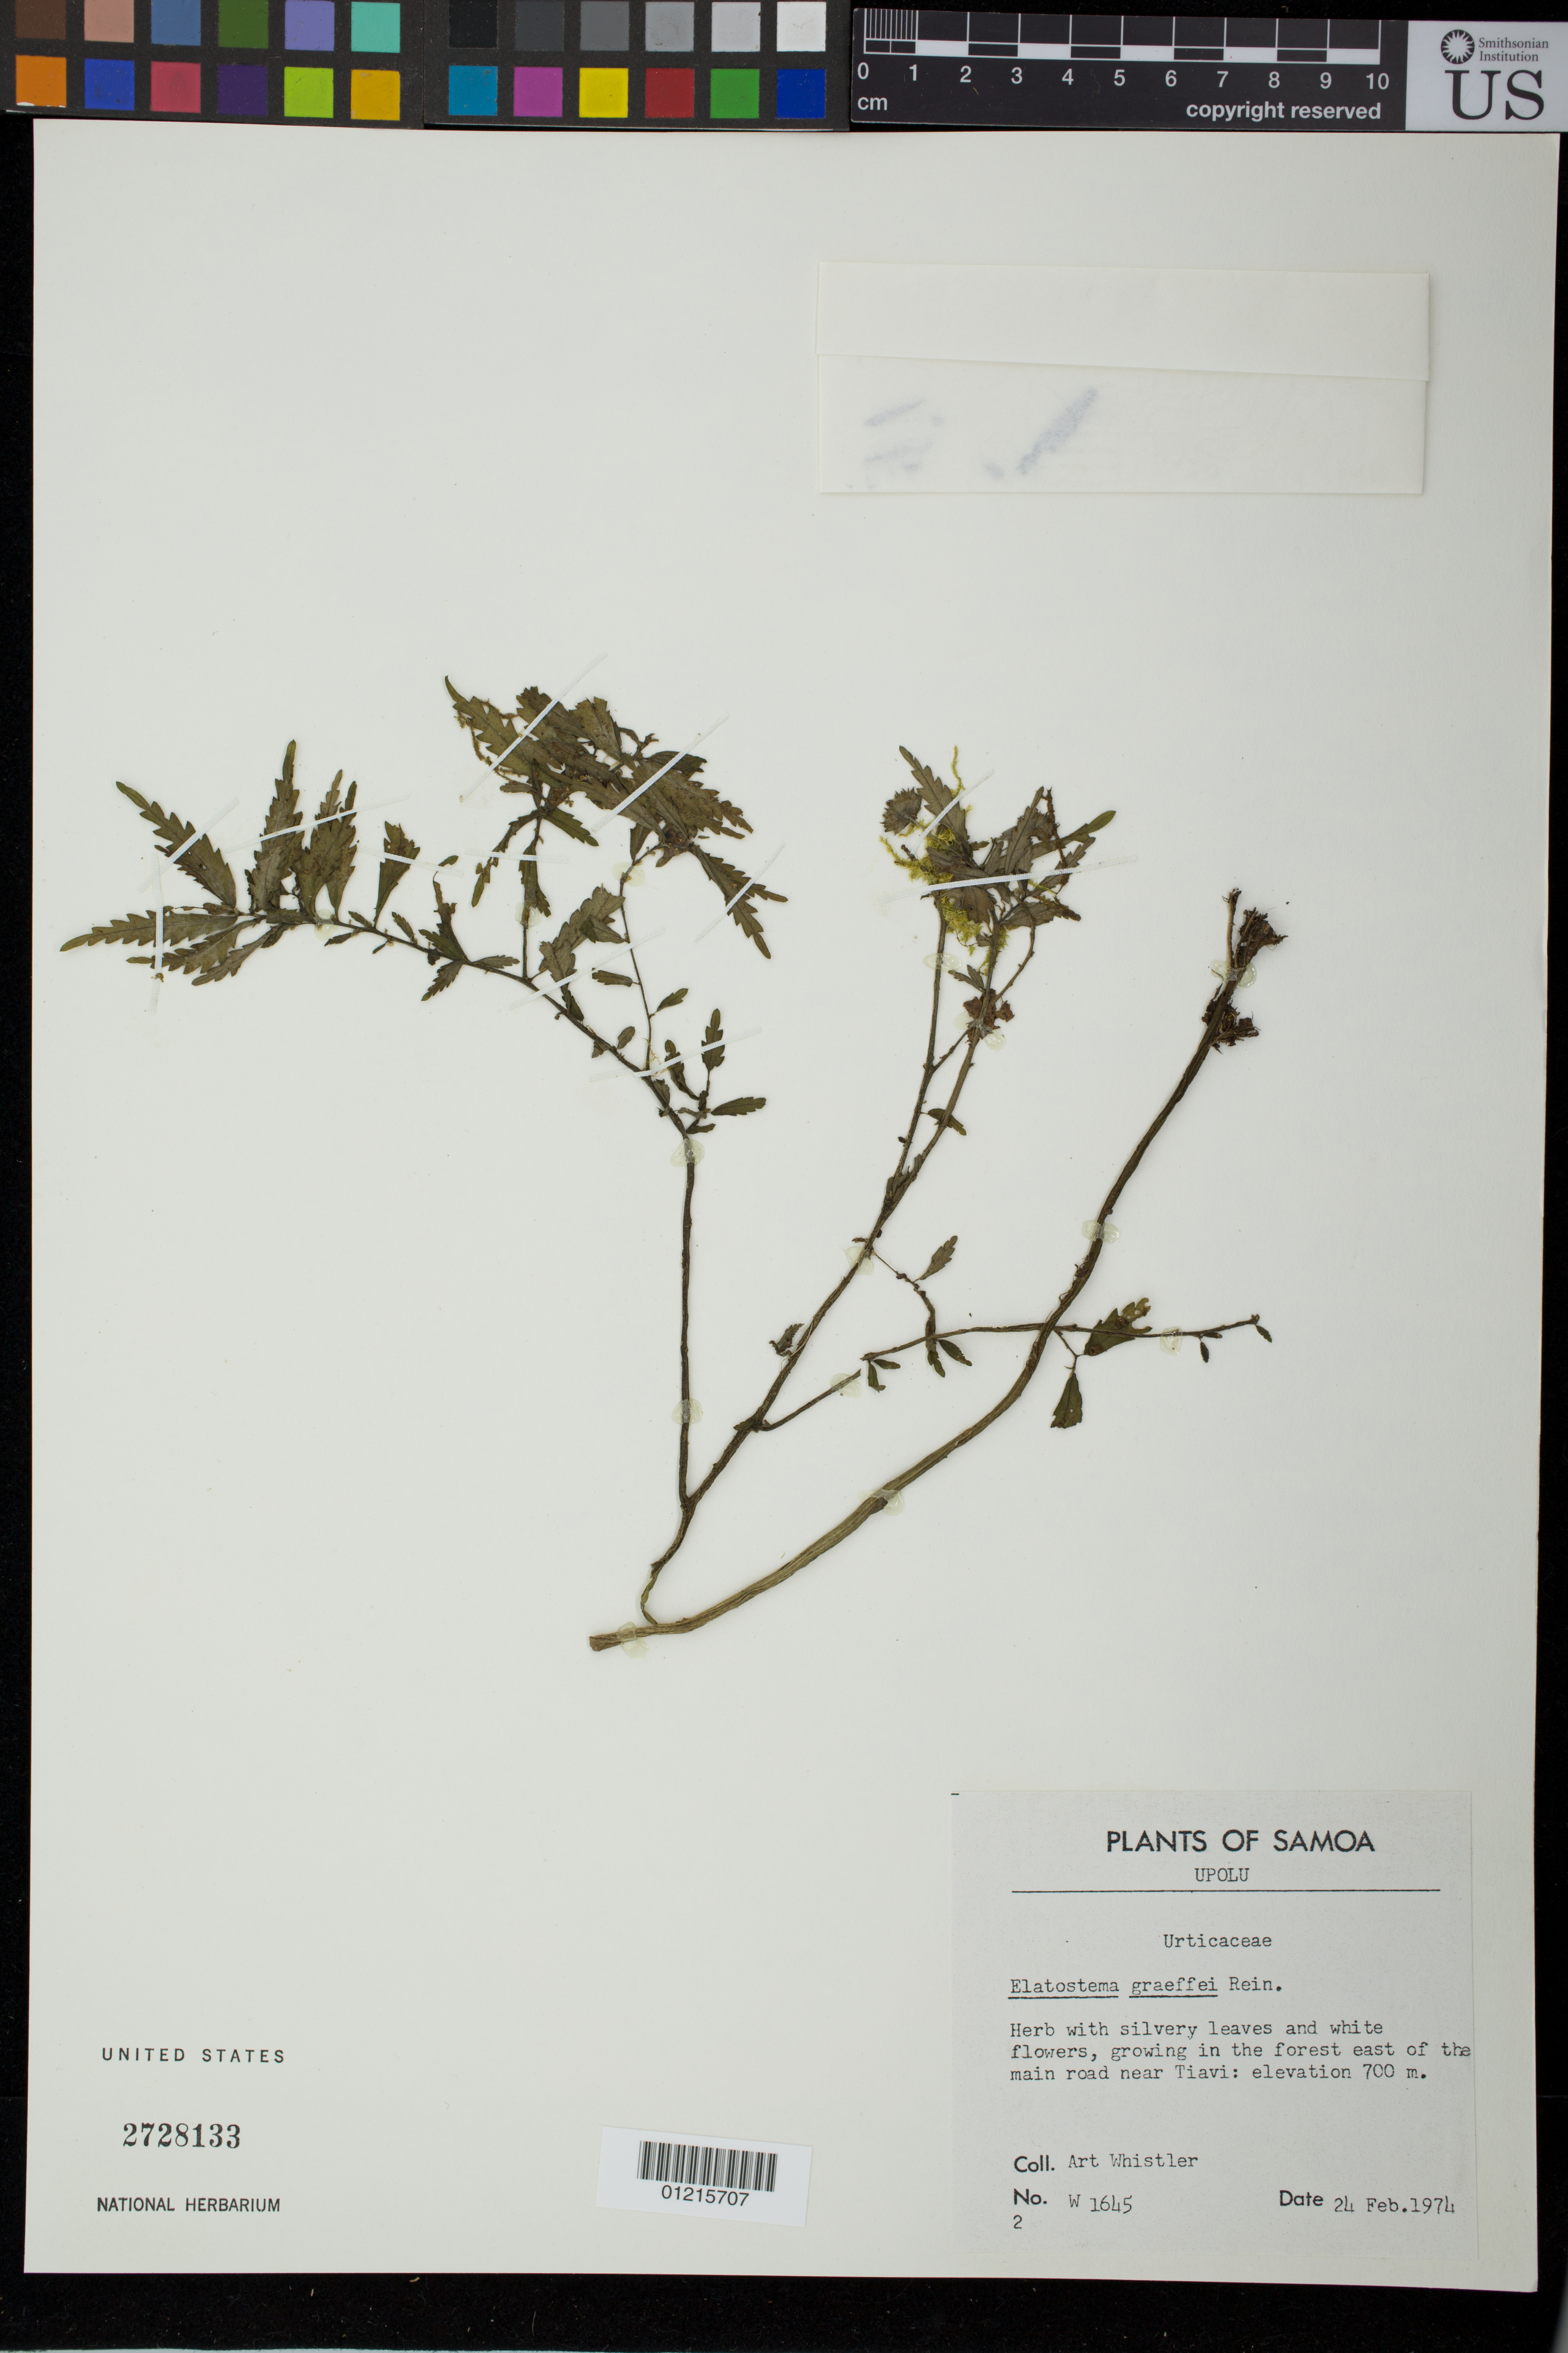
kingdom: Plantae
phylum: Tracheophyta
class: Magnoliopsida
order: Rosales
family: Urticaceae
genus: Elatostema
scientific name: Elatostema graeffei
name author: Reinecke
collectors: A. Whistler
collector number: W 1645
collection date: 1974-02-24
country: Samoa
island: Upolu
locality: East of the main road near Tiavi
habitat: in the forest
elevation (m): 700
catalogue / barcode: US 2728133